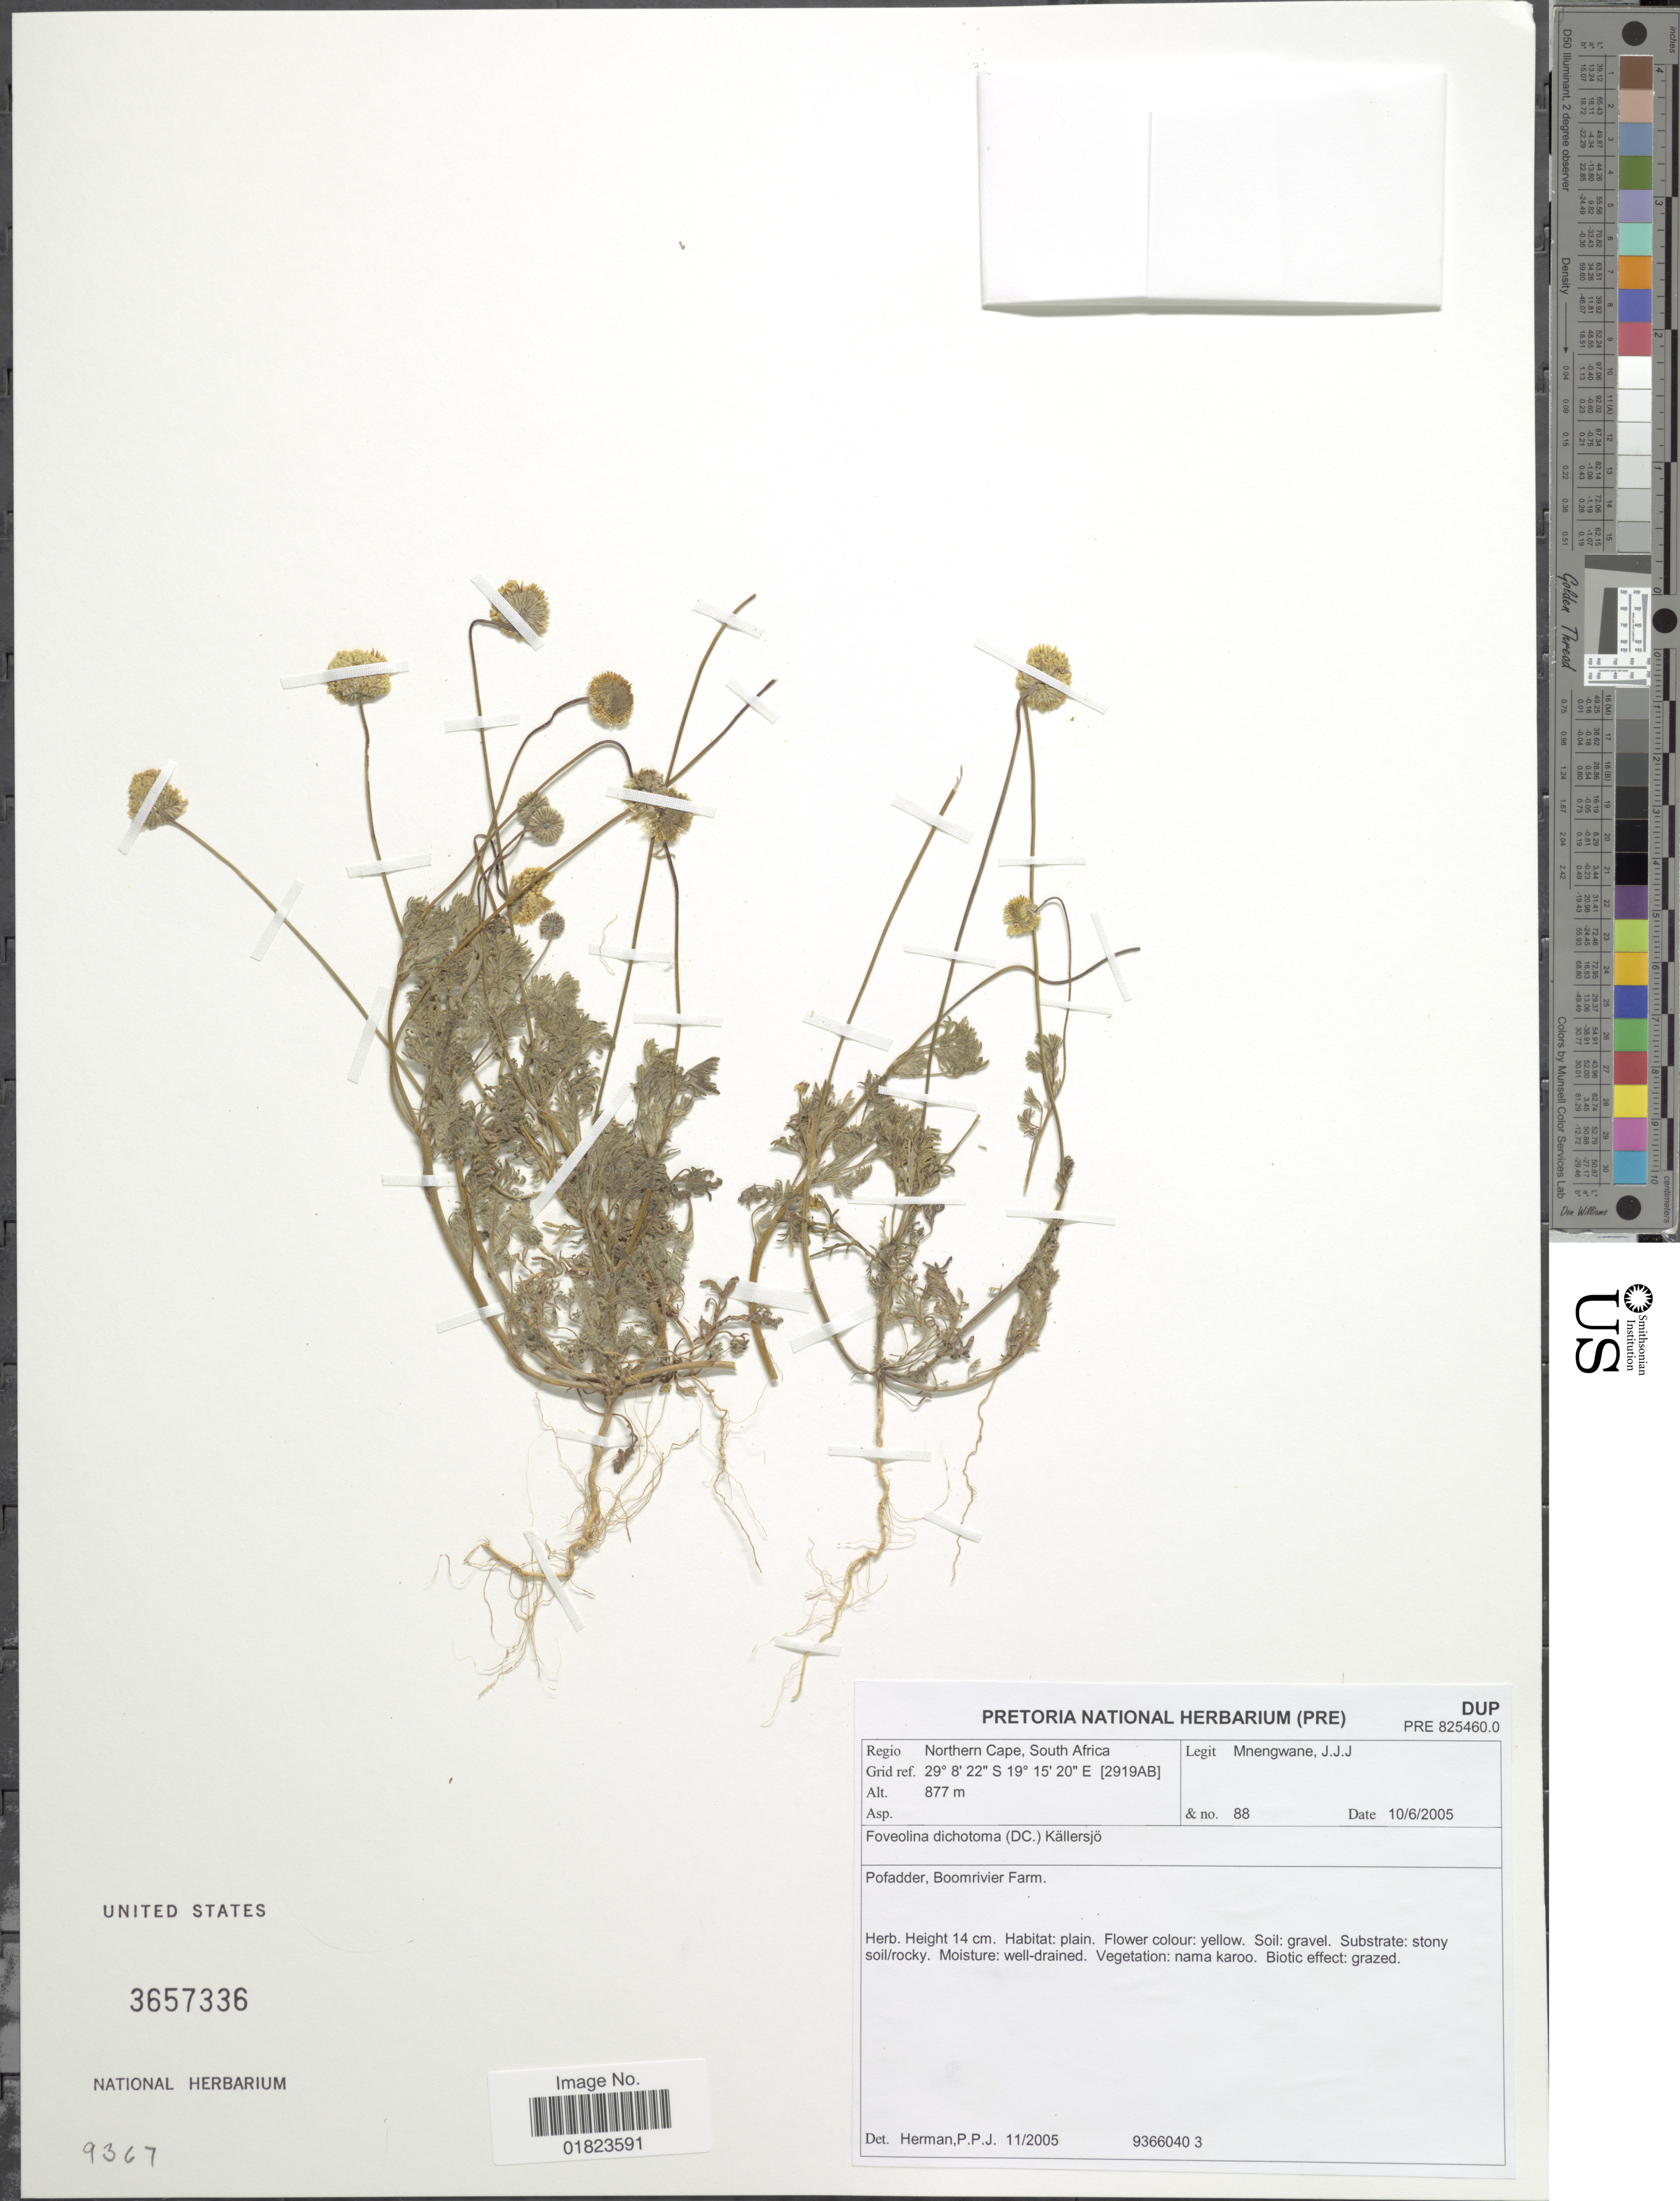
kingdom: Plantae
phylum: Tracheophyta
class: Magnoliopsida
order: Asterales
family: Asteraceae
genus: Foveolina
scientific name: Foveolina dichotoma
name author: (DC.) Källersjö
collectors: J. Mnengwane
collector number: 88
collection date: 2005-06-10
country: South Africa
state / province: Northern Cape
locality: Regio Northern Cape, South Africa. Pofadder, Boomrivier Farm.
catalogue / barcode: US 3657336